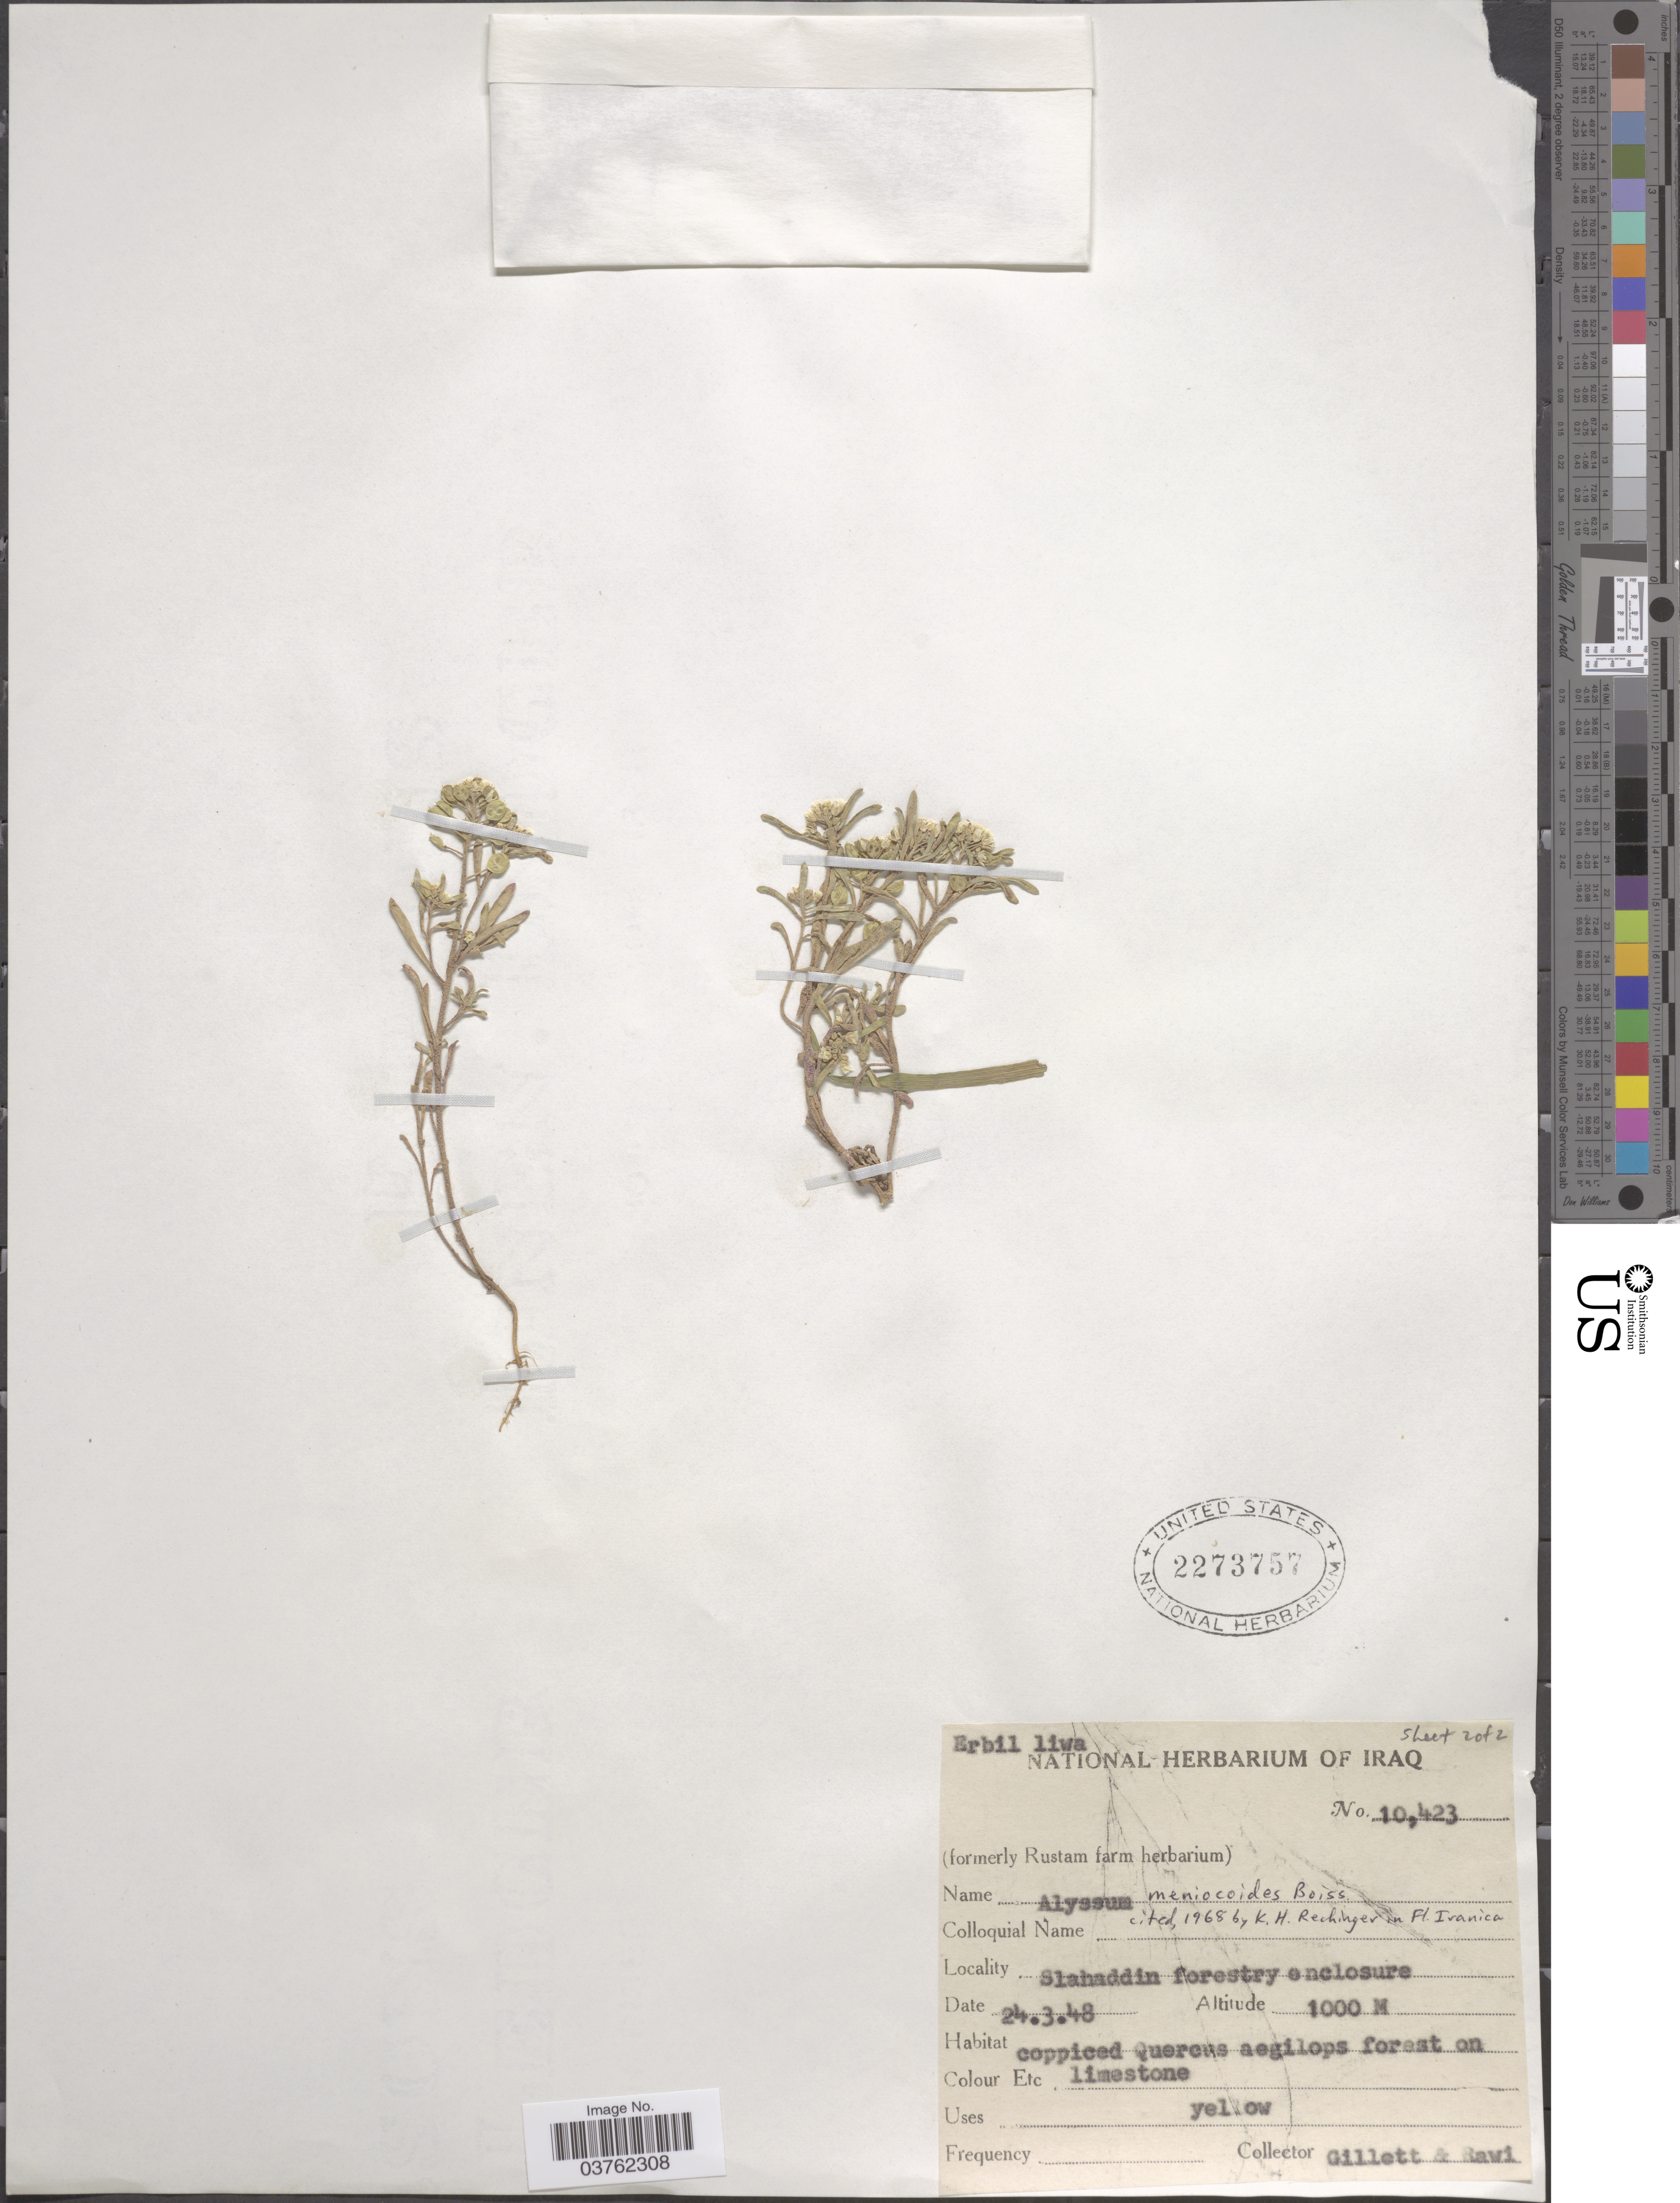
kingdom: Plantae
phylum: Tracheophyta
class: Magnoliopsida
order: Brassicales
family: Brassicaceae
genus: Alyssum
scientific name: Alyssum meniocoides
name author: Boiss.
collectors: Gillett, -- & -. Rawi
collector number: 10423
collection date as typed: Transcribed d/m/y: 24/3/48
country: Iraq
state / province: Arbīl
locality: Erbil liwa. Slahaddin forestry enclosure.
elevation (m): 1000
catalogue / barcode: US 2273757